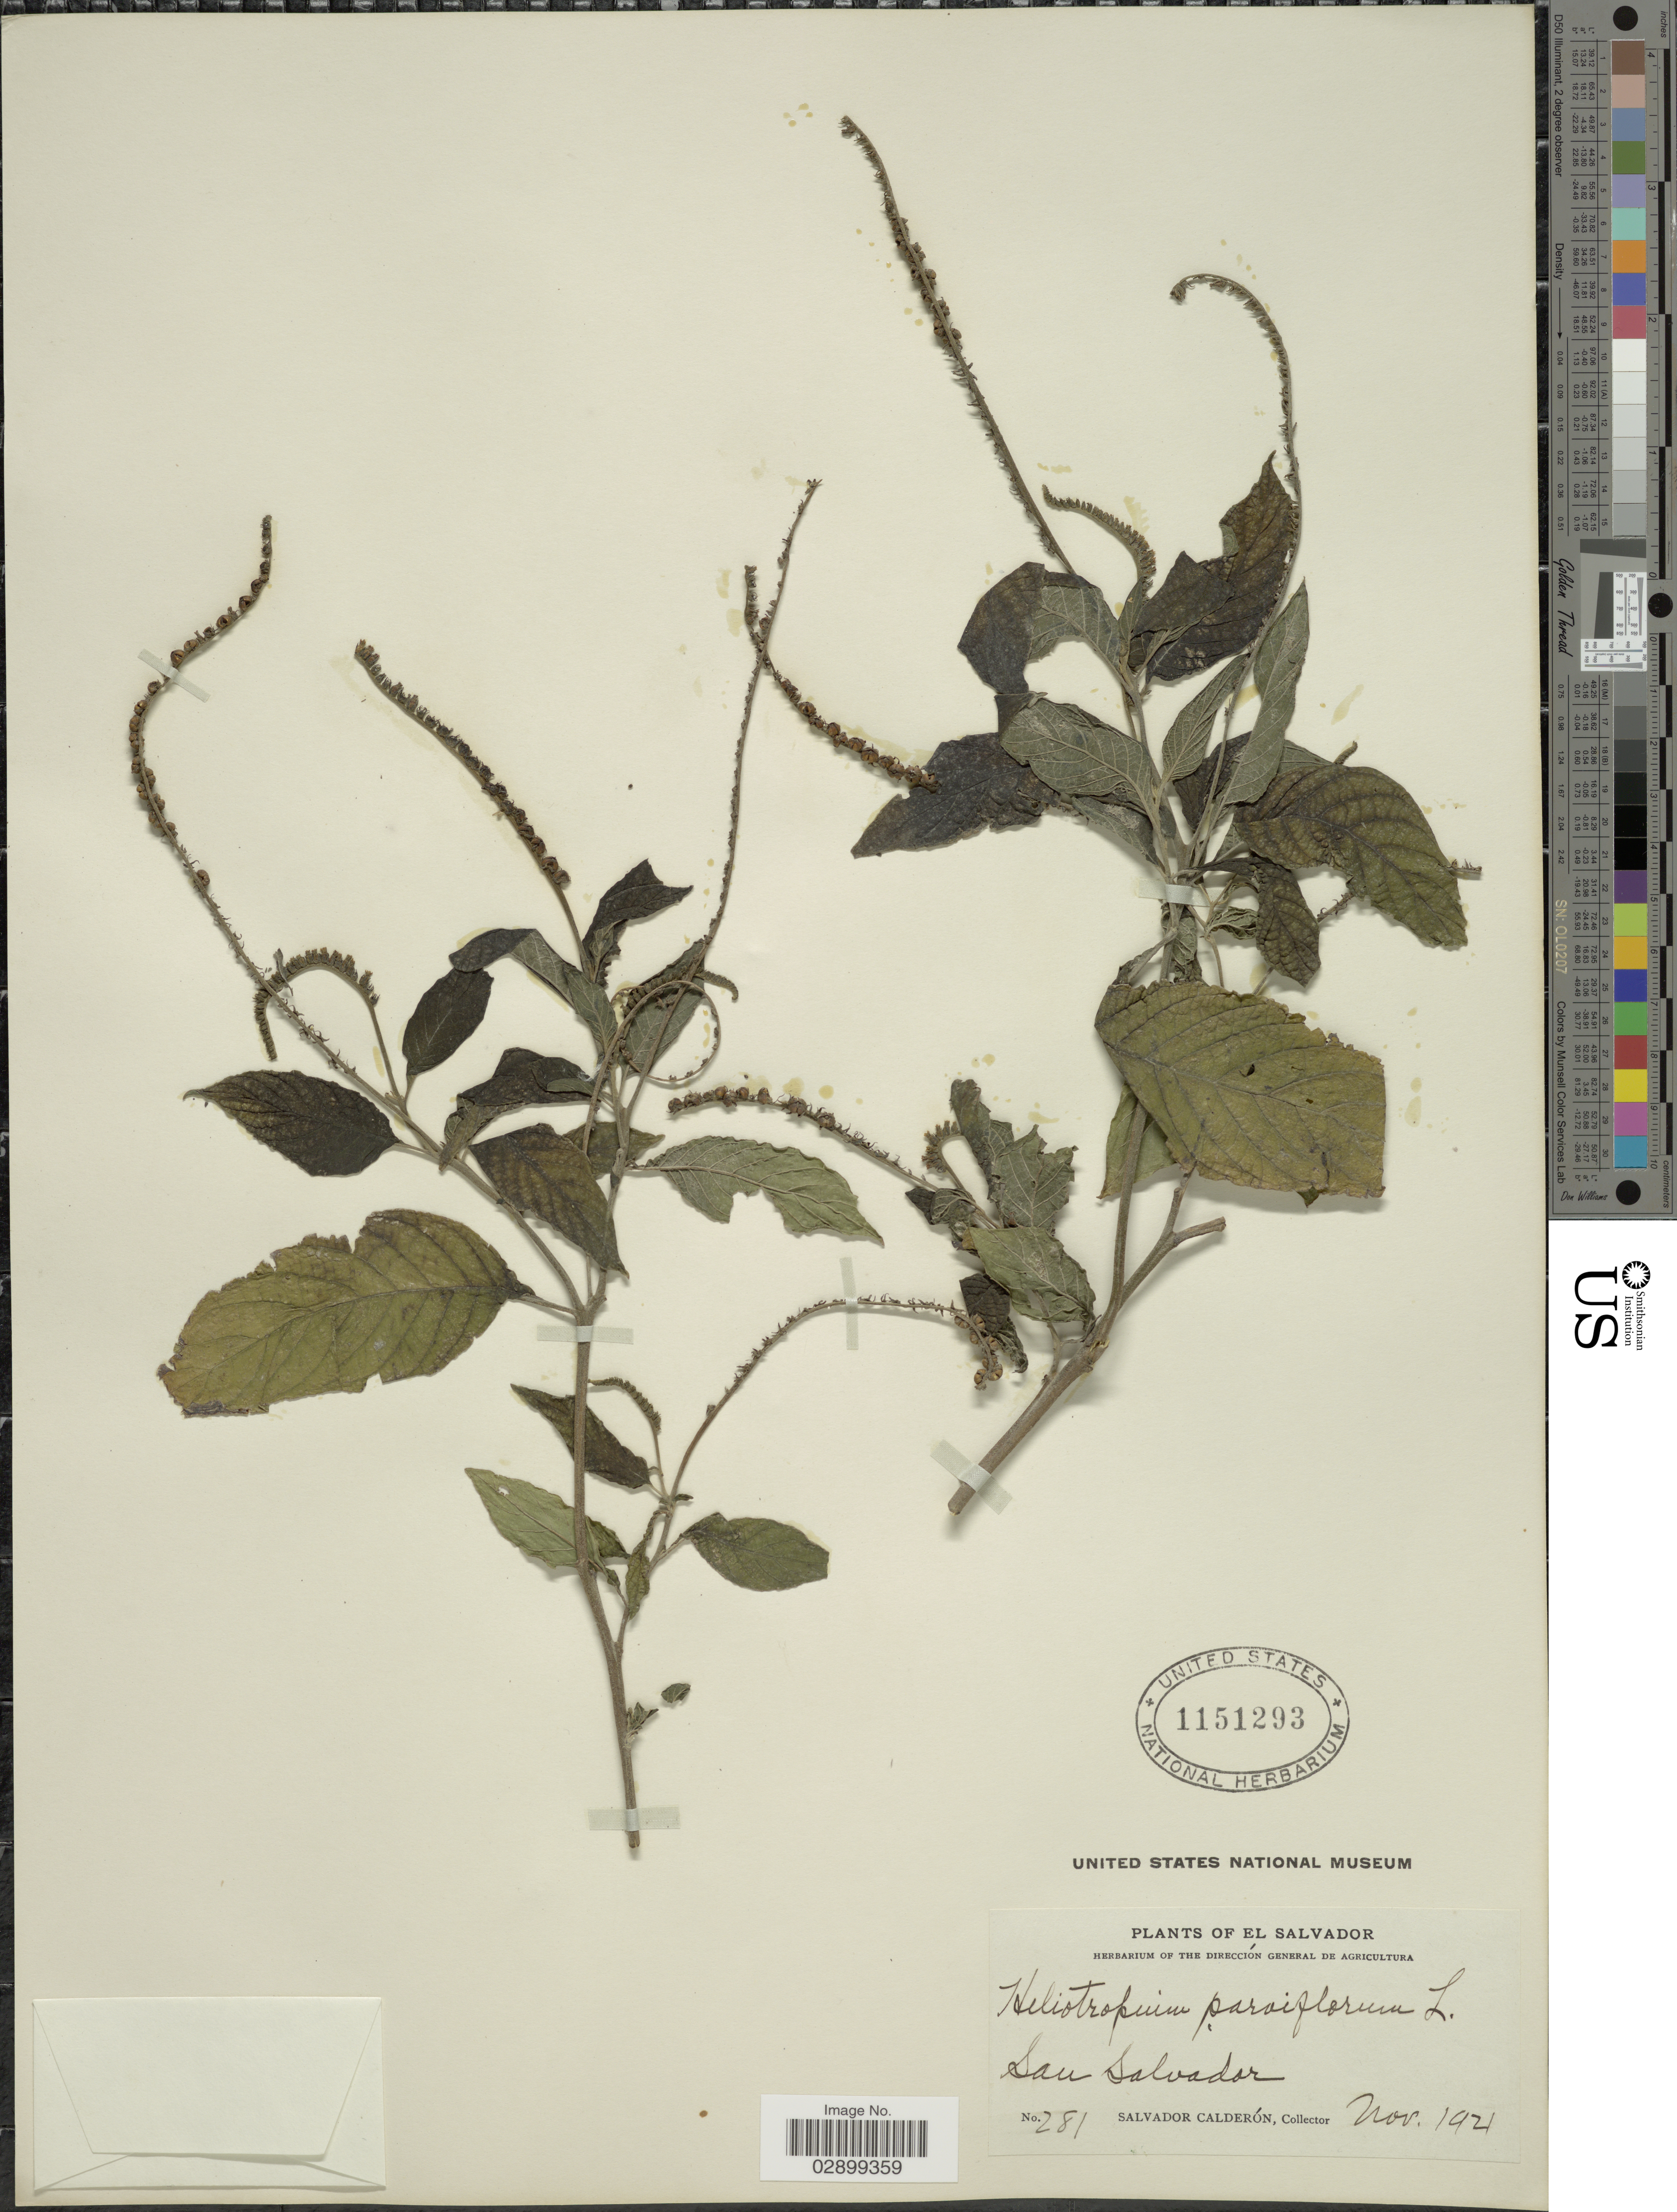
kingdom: Plantae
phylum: Tracheophyta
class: Magnoliopsida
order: Boraginales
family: Heliotropiaceae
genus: Heliotropium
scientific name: Heliotropium angiospermum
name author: Murray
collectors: S. Calderón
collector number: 281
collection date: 1921-11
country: El Salvador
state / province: San Salvador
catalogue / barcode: US 1151293